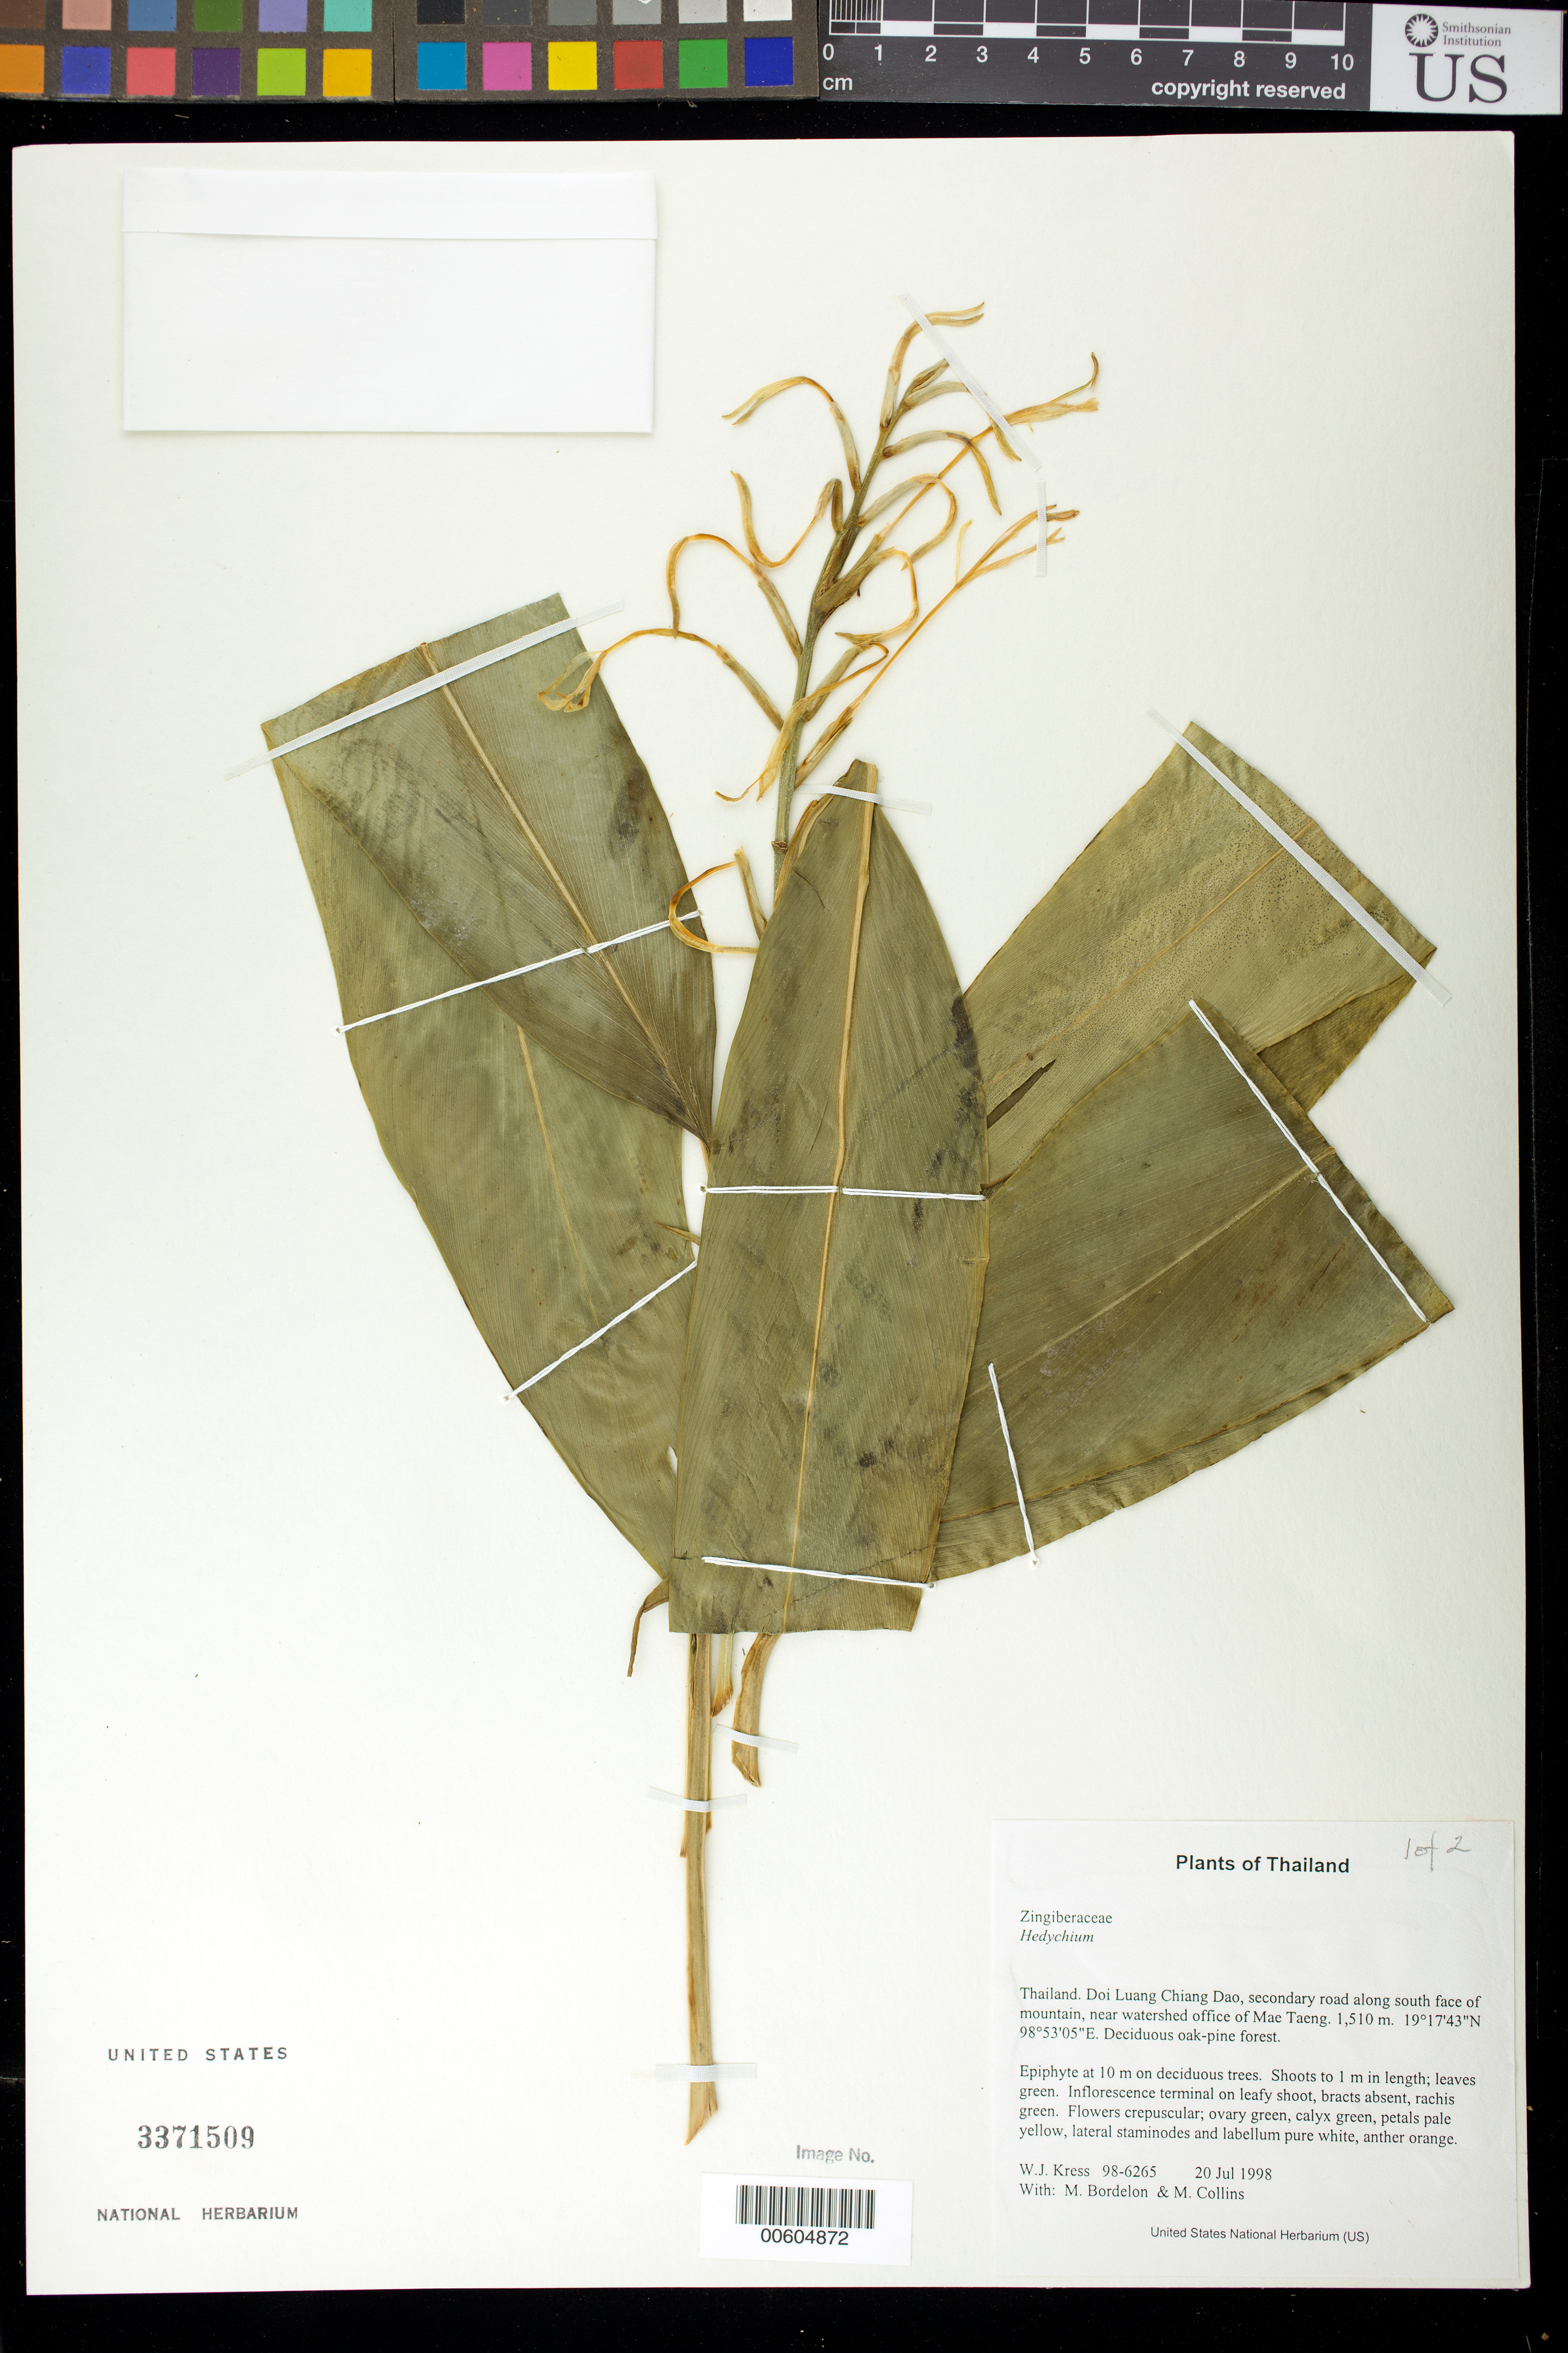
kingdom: Plantae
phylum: Tracheophyta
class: Liliopsida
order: Zingiberales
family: Zingiberaceae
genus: Hedychium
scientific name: Hedychium gomezianum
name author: Wall.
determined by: Larsen, K.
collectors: W. J. Kress, M. Bordelon & M. Collins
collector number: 98-6265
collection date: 1998-07-20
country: Thailand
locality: Doi Luang Chiang Dao, secondary road along south face of mountain, near watershed office of Mae Taeng.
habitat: Deciduous oak-pine forest.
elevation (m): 1510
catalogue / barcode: US 3371509